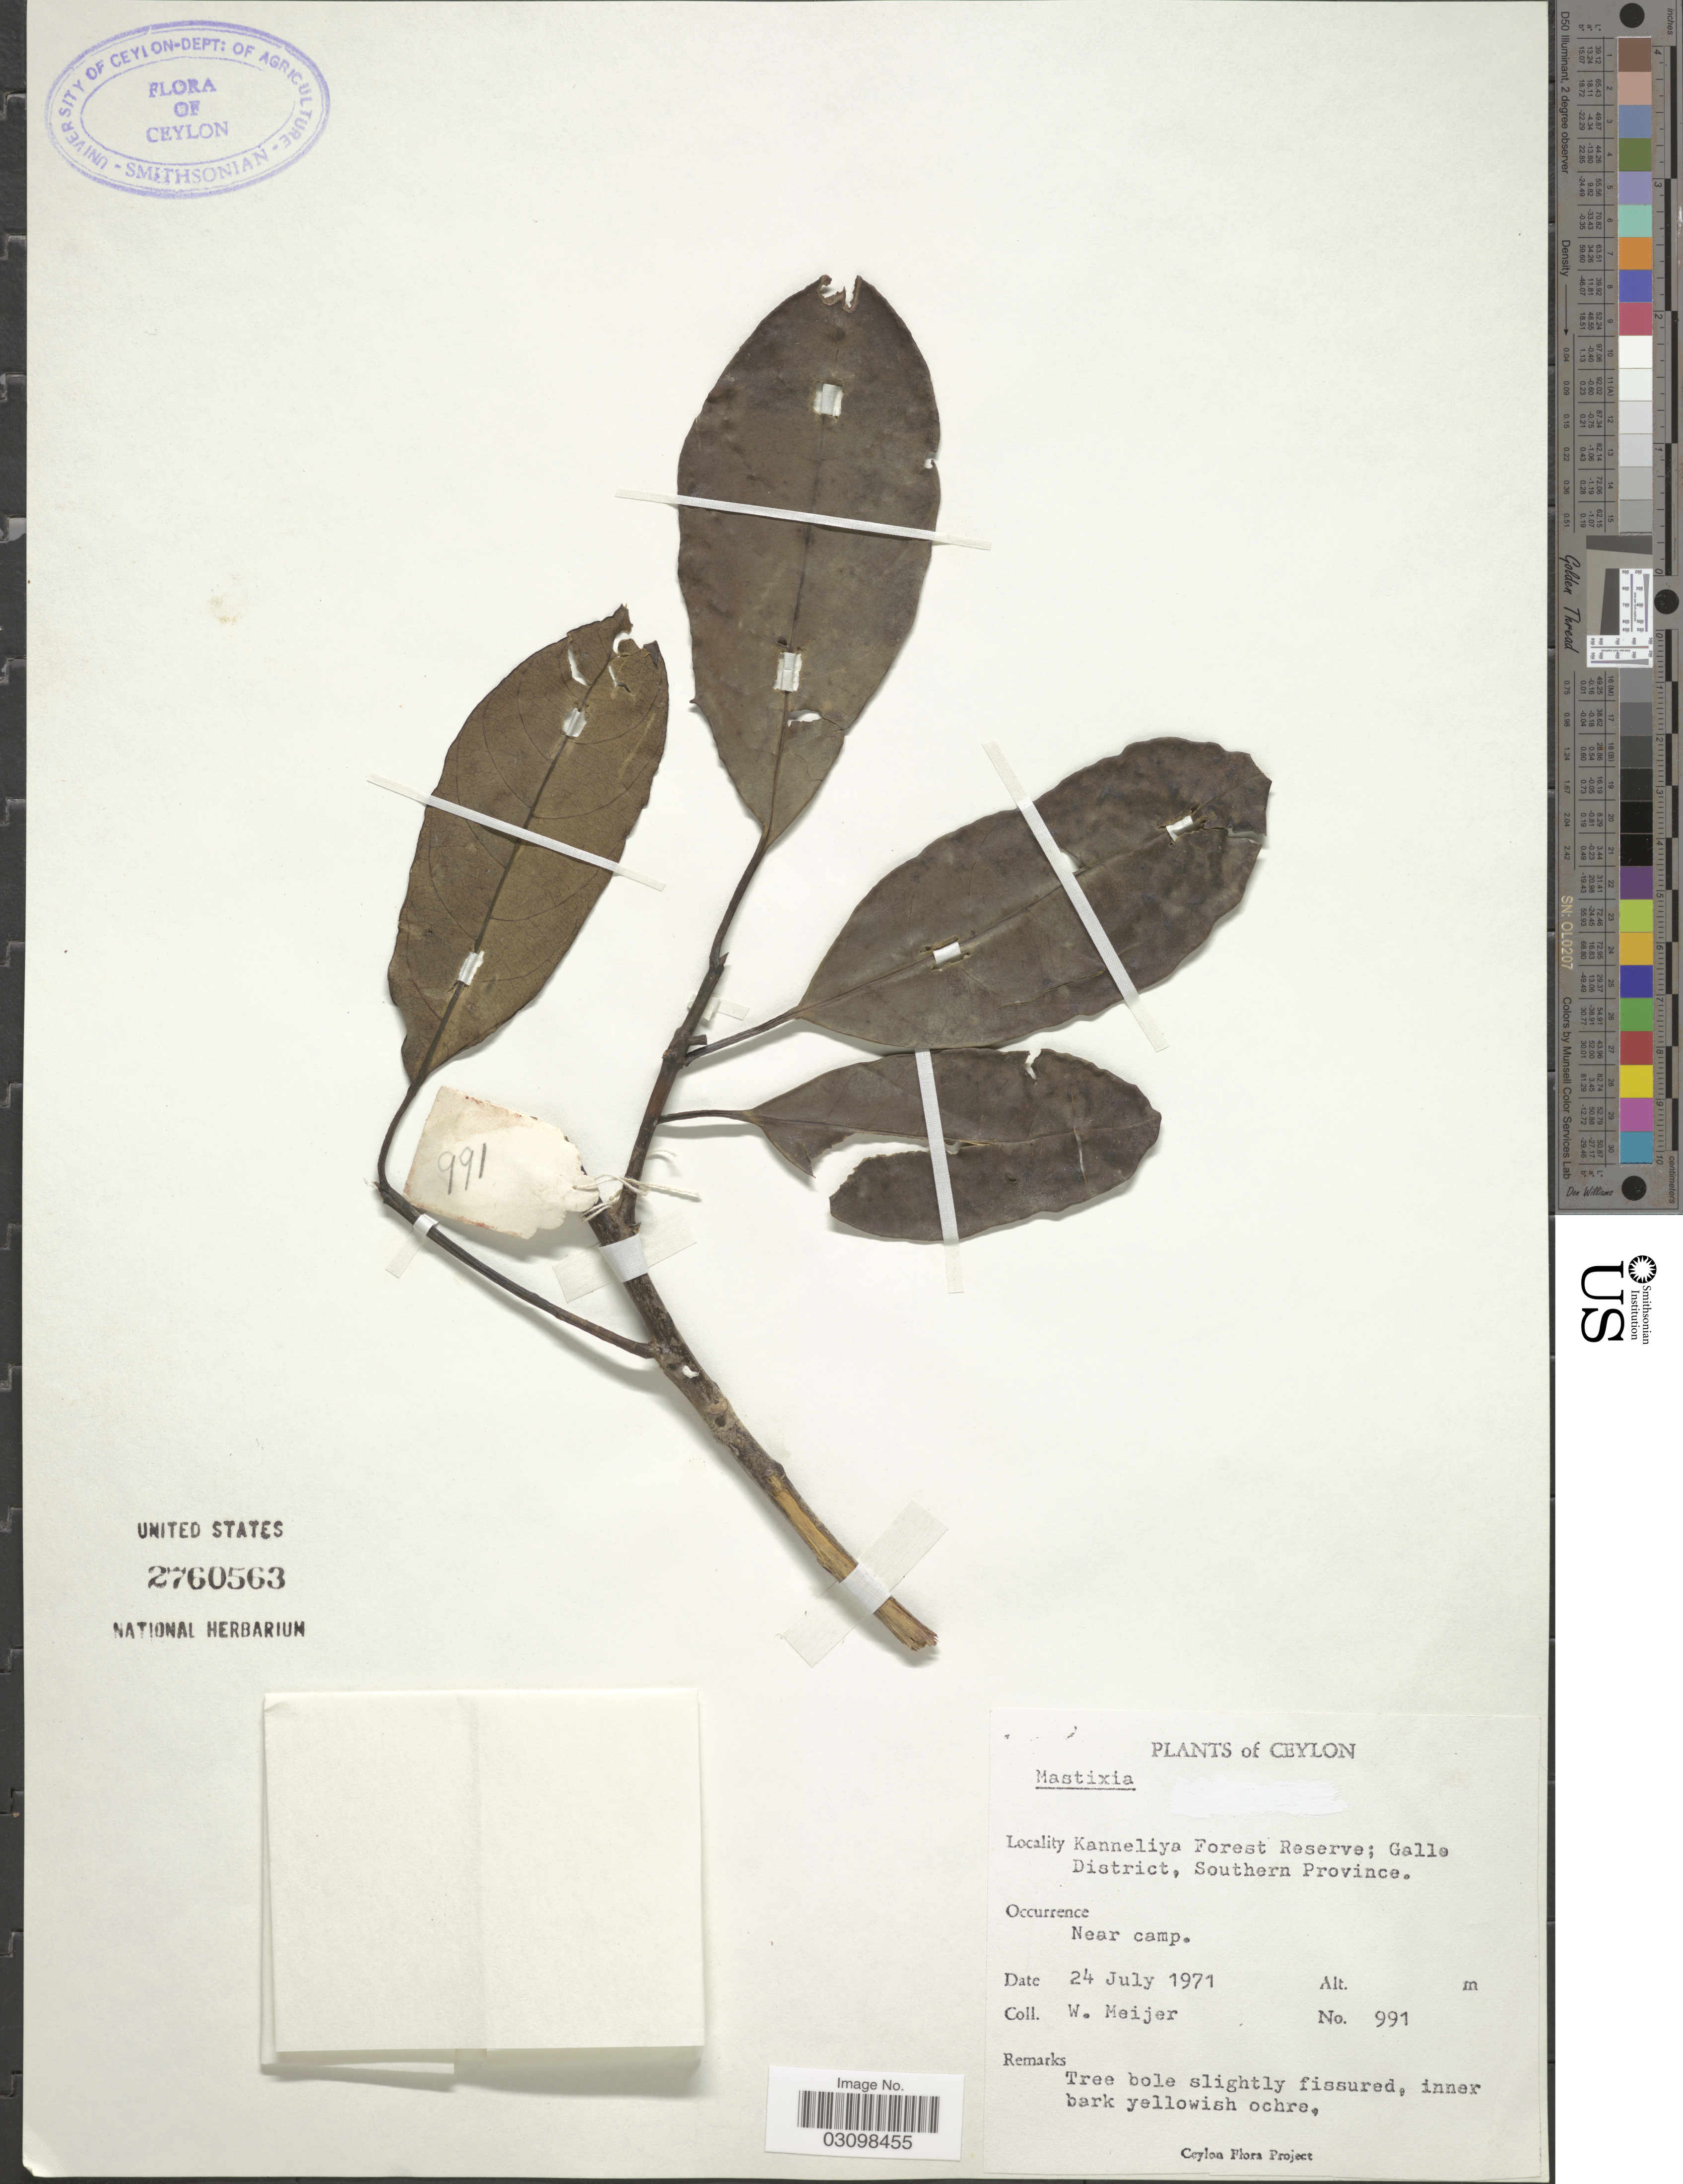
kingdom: Plantae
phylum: Tracheophyta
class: Magnoliopsida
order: Cornales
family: Nyssaceae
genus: Mastixia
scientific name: Mastixia sp.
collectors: W. Meijer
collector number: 991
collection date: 1971-07-24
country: Sri Lanka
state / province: Southern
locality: Ceylon. Kanneliya Forest Reserve; Galle District. Near camp.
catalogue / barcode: US 2760563